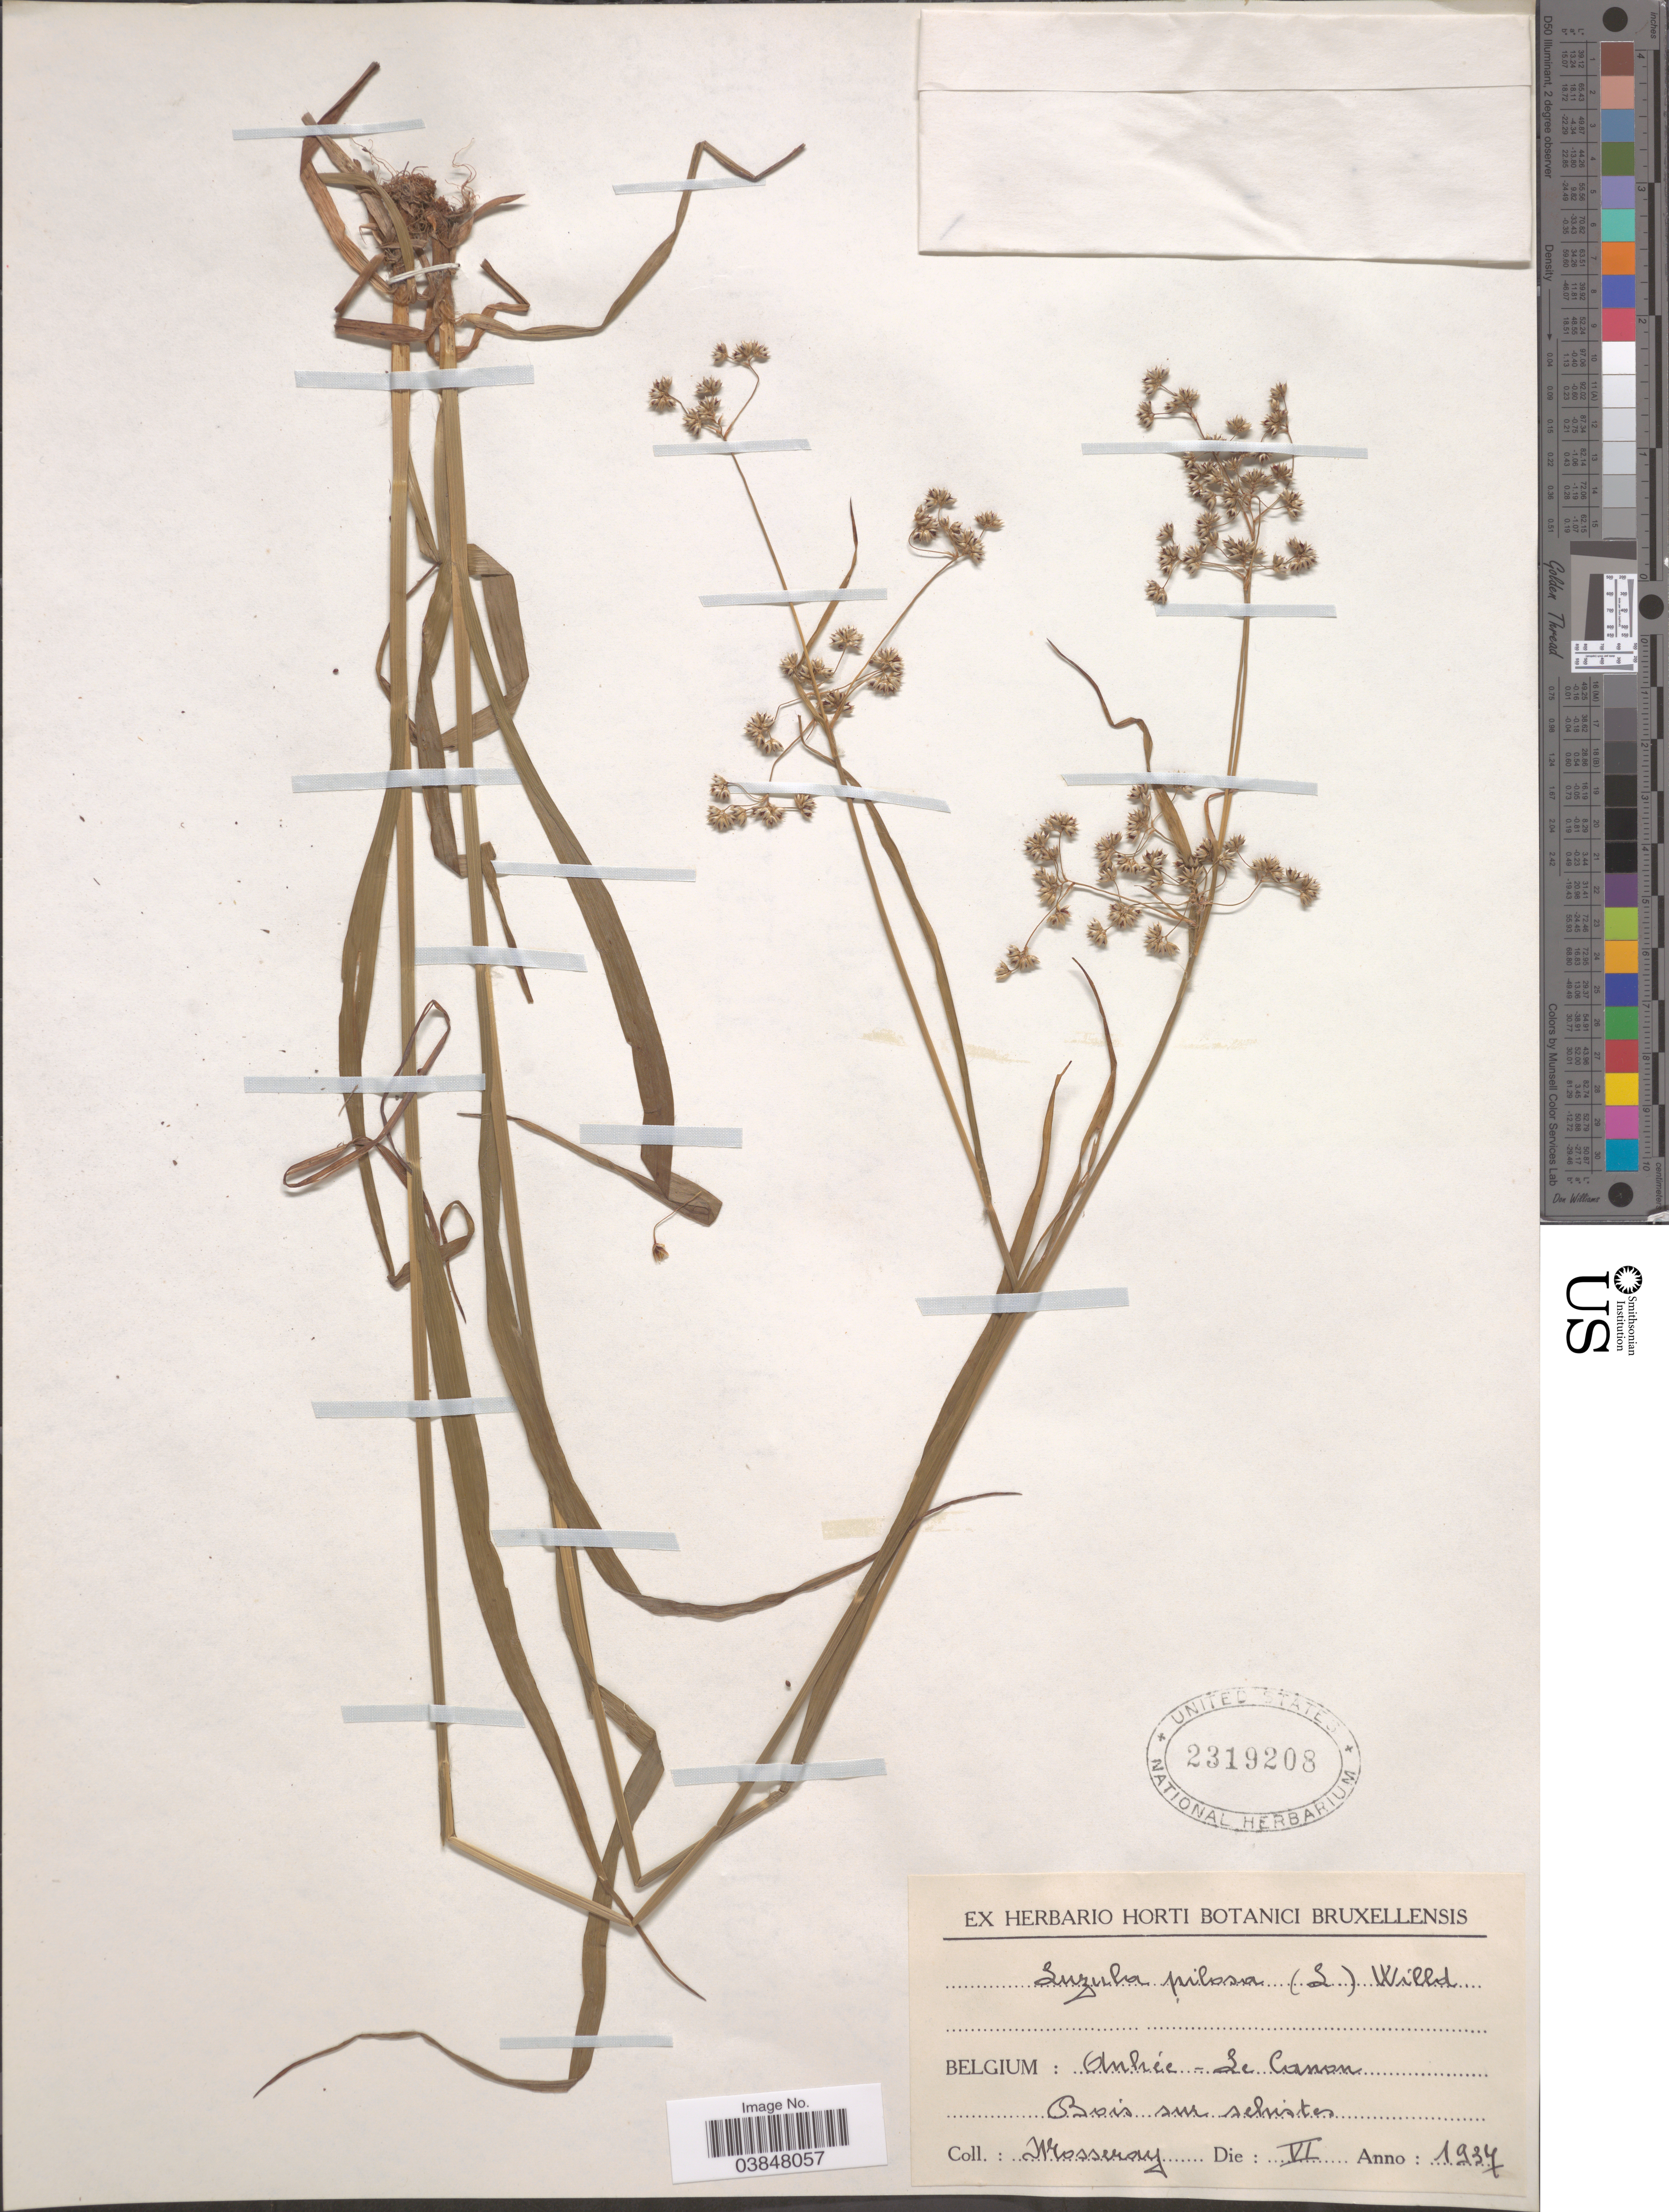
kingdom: Plantae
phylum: Tracheophyta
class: Liliopsida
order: Poales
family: Juncaceae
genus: Luzula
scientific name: Luzula pilosa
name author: (L.) Willd.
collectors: Mosseray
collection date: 1937-06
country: Belgium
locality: Anhée - Le Canon. Bois sur schistes.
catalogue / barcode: US 2319208